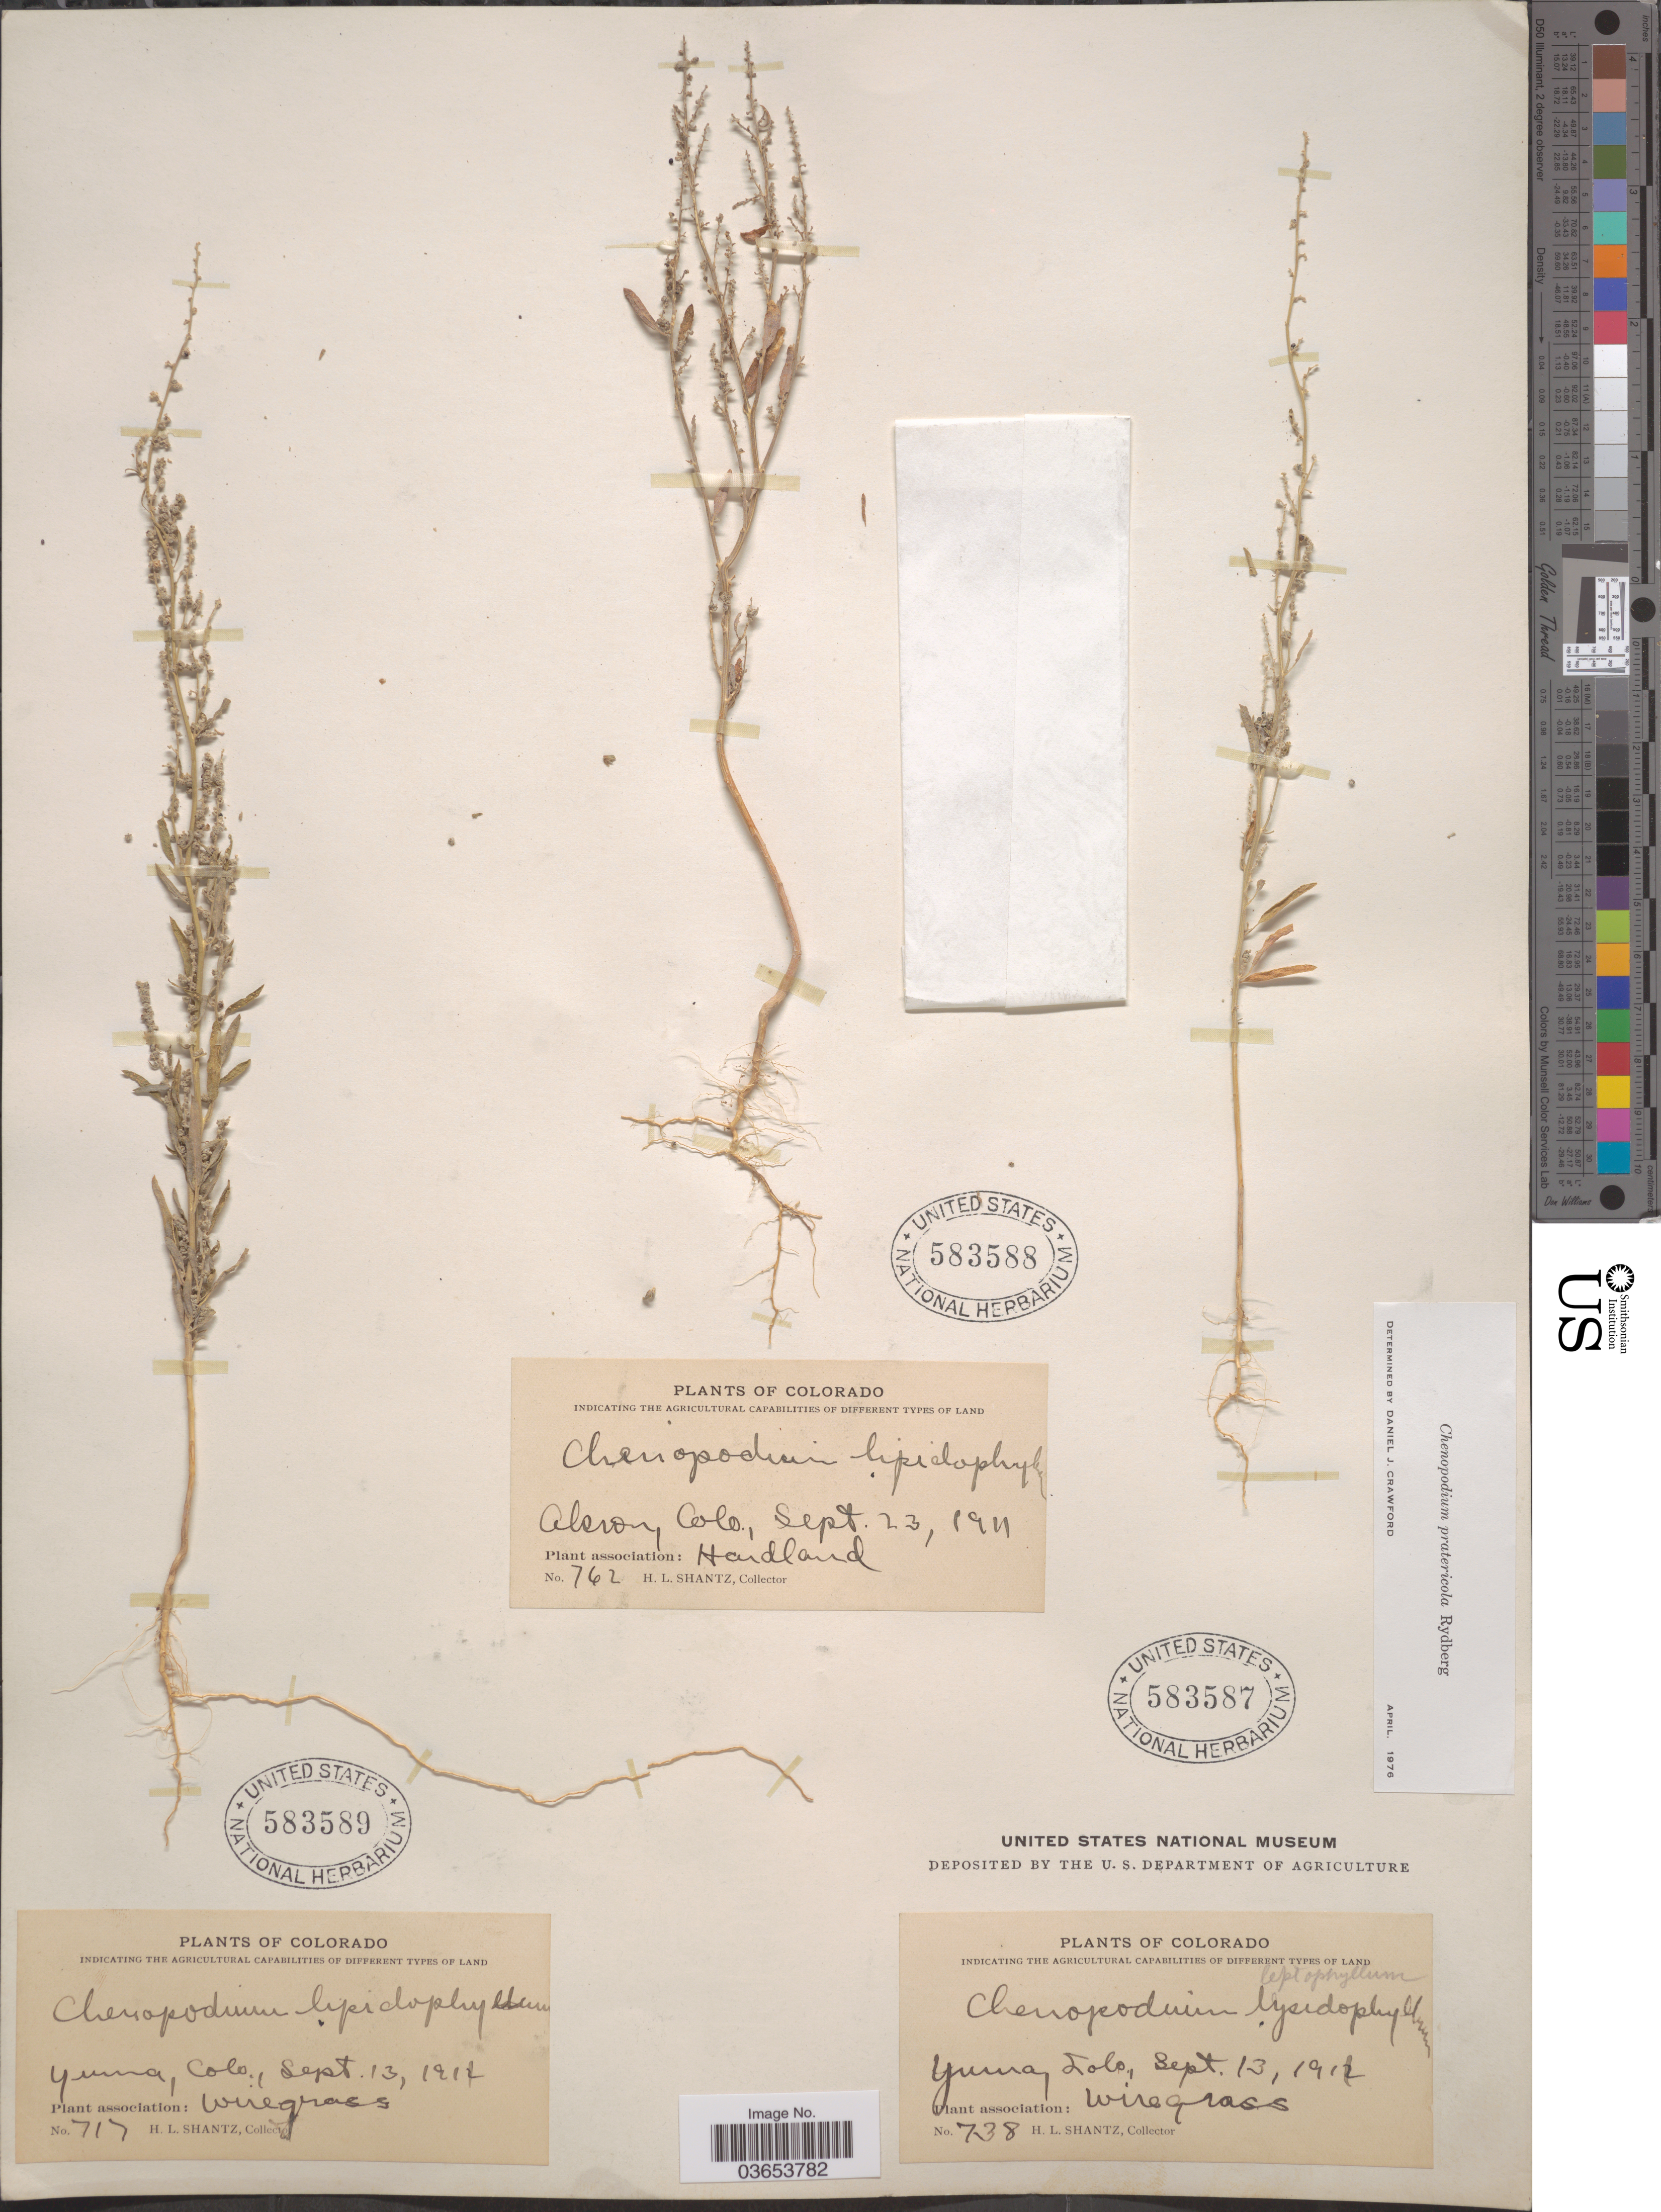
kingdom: Plantae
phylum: Tracheophyta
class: Magnoliopsida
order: Caryophyllales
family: Amaranthaceae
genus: Chenopodium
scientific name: Chenopodium pratericola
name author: Rydb.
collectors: H. Shantz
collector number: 738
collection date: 1911-09-13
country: United States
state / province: Colorado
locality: Yuma.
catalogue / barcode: US 583587-3